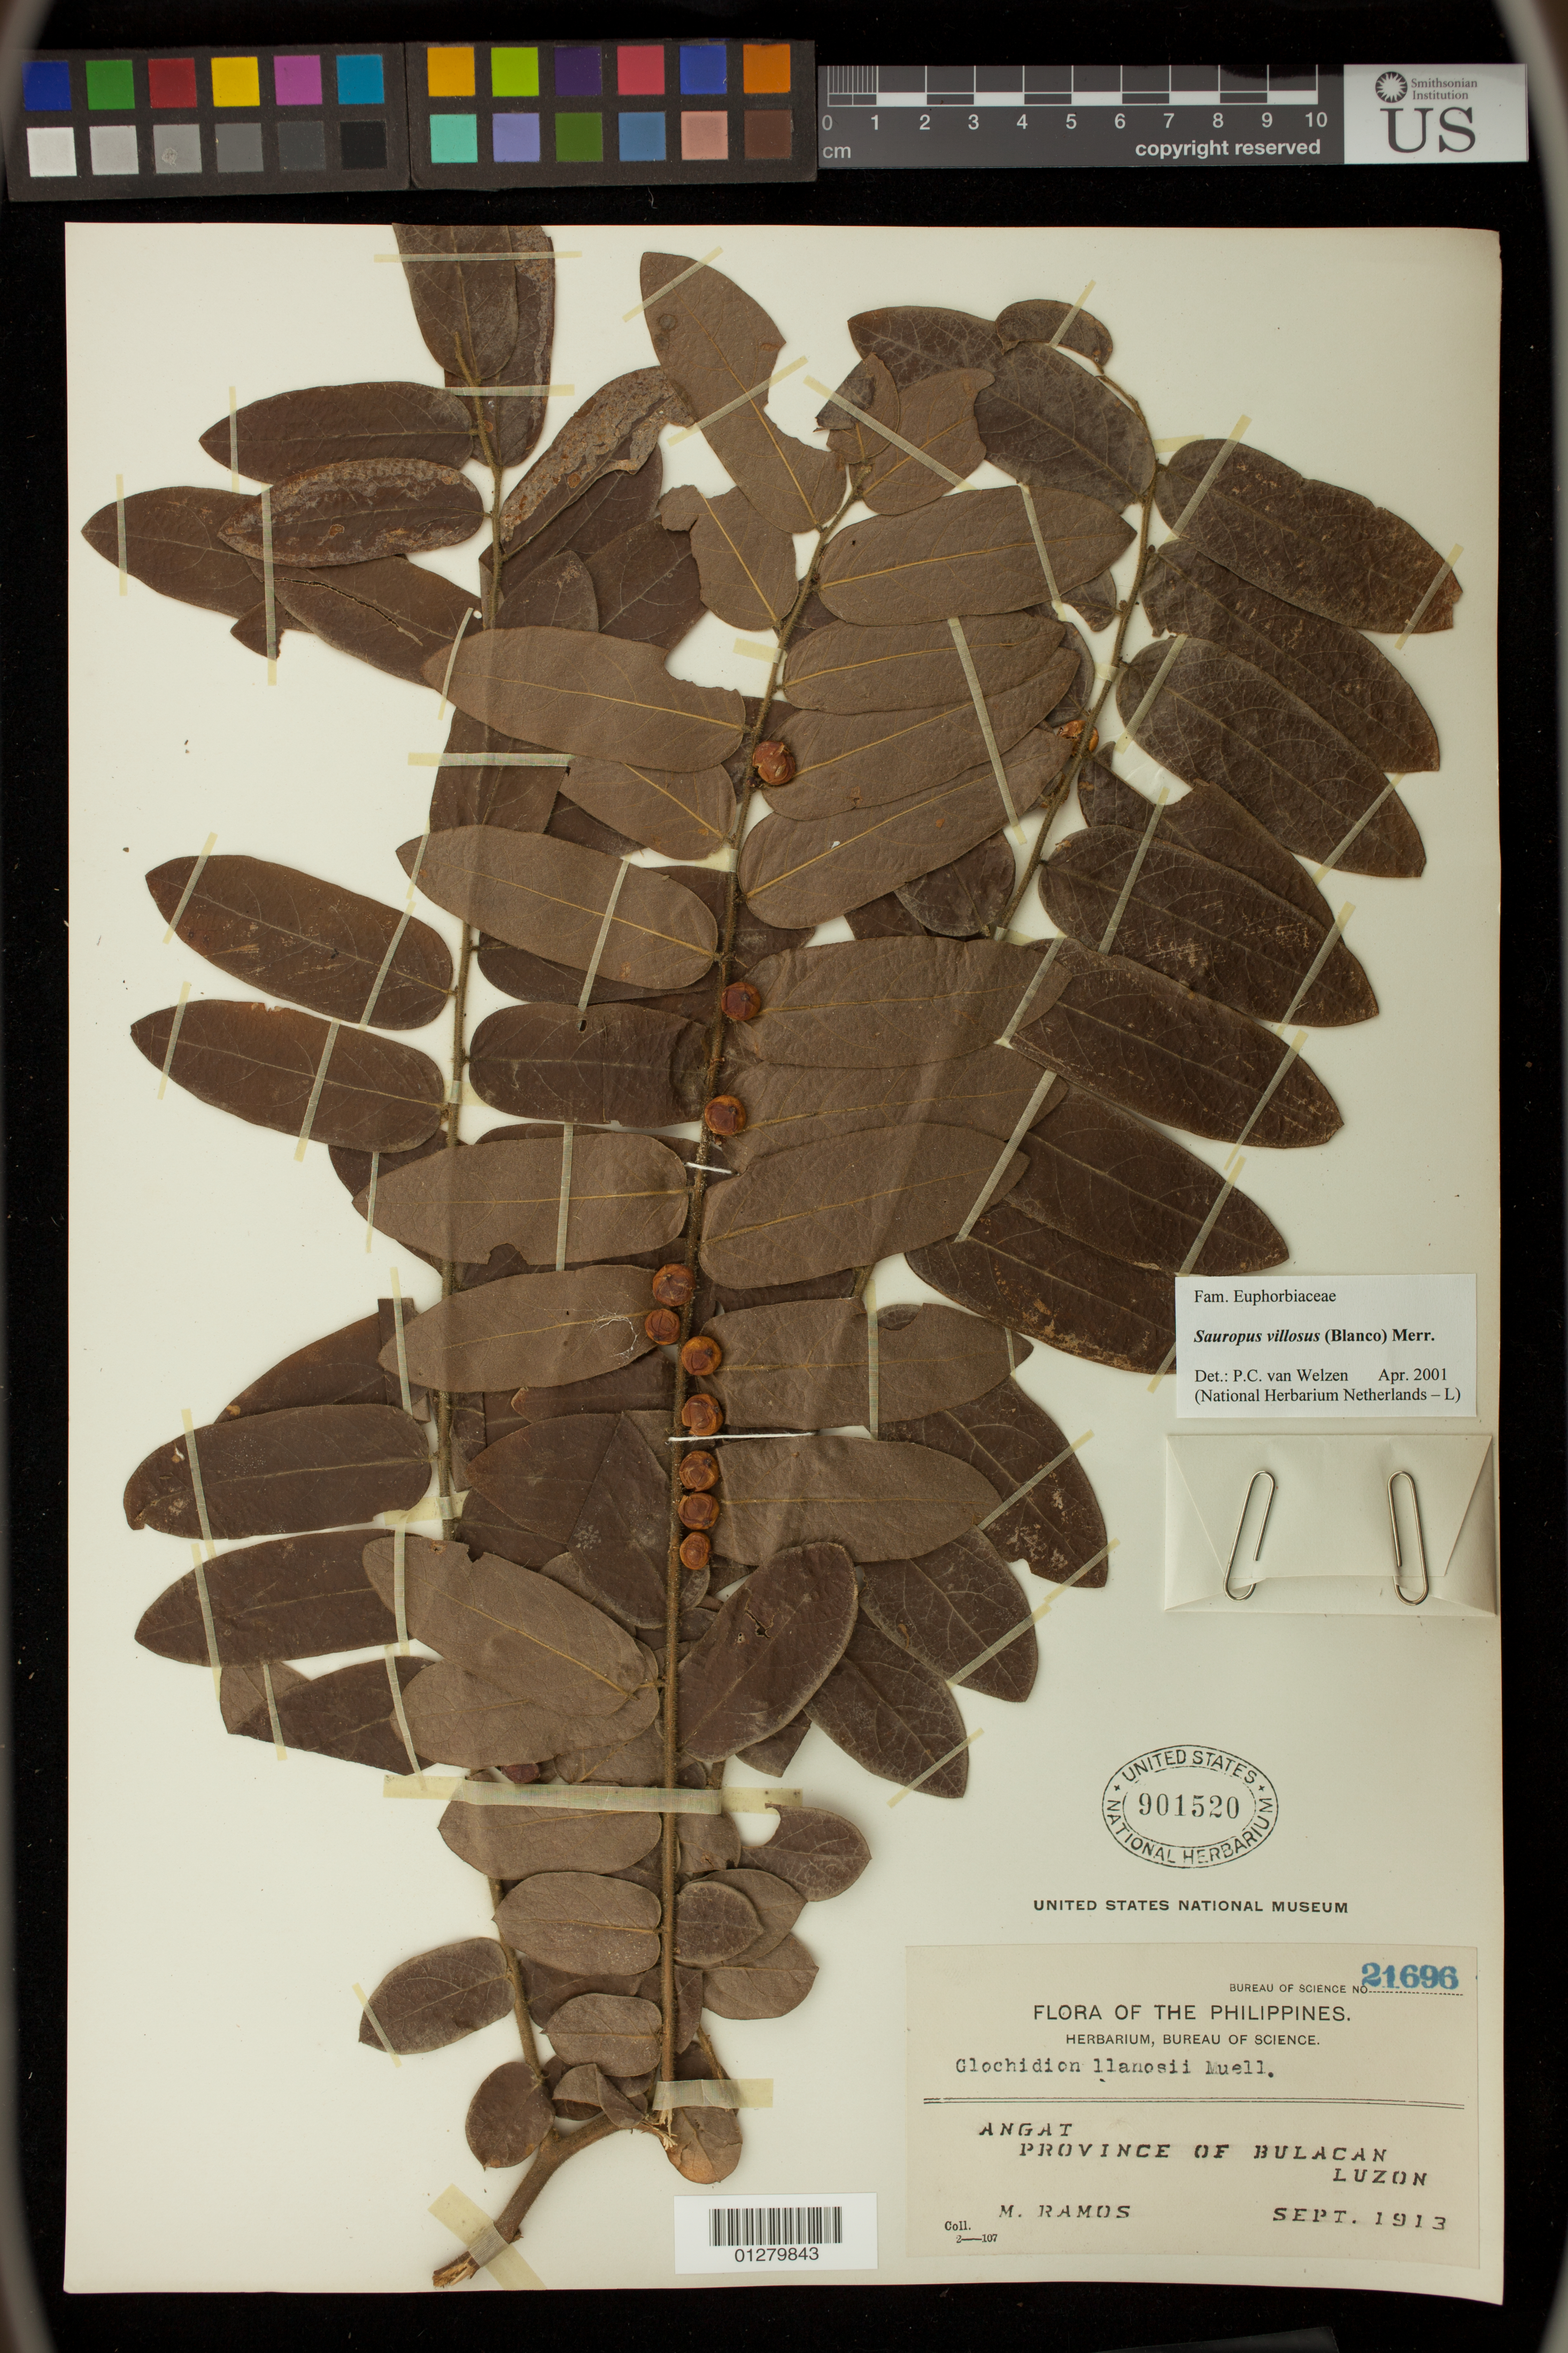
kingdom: Plantae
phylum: Tracheophyta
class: Magnoliopsida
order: Malpighiales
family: Phyllanthaceae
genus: Sauropus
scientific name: Sauropus villosus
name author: (Blanco) Merr.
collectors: M. Ramos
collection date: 1913-09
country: Philippines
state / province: Central Luzon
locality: Angat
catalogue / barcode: US 901520